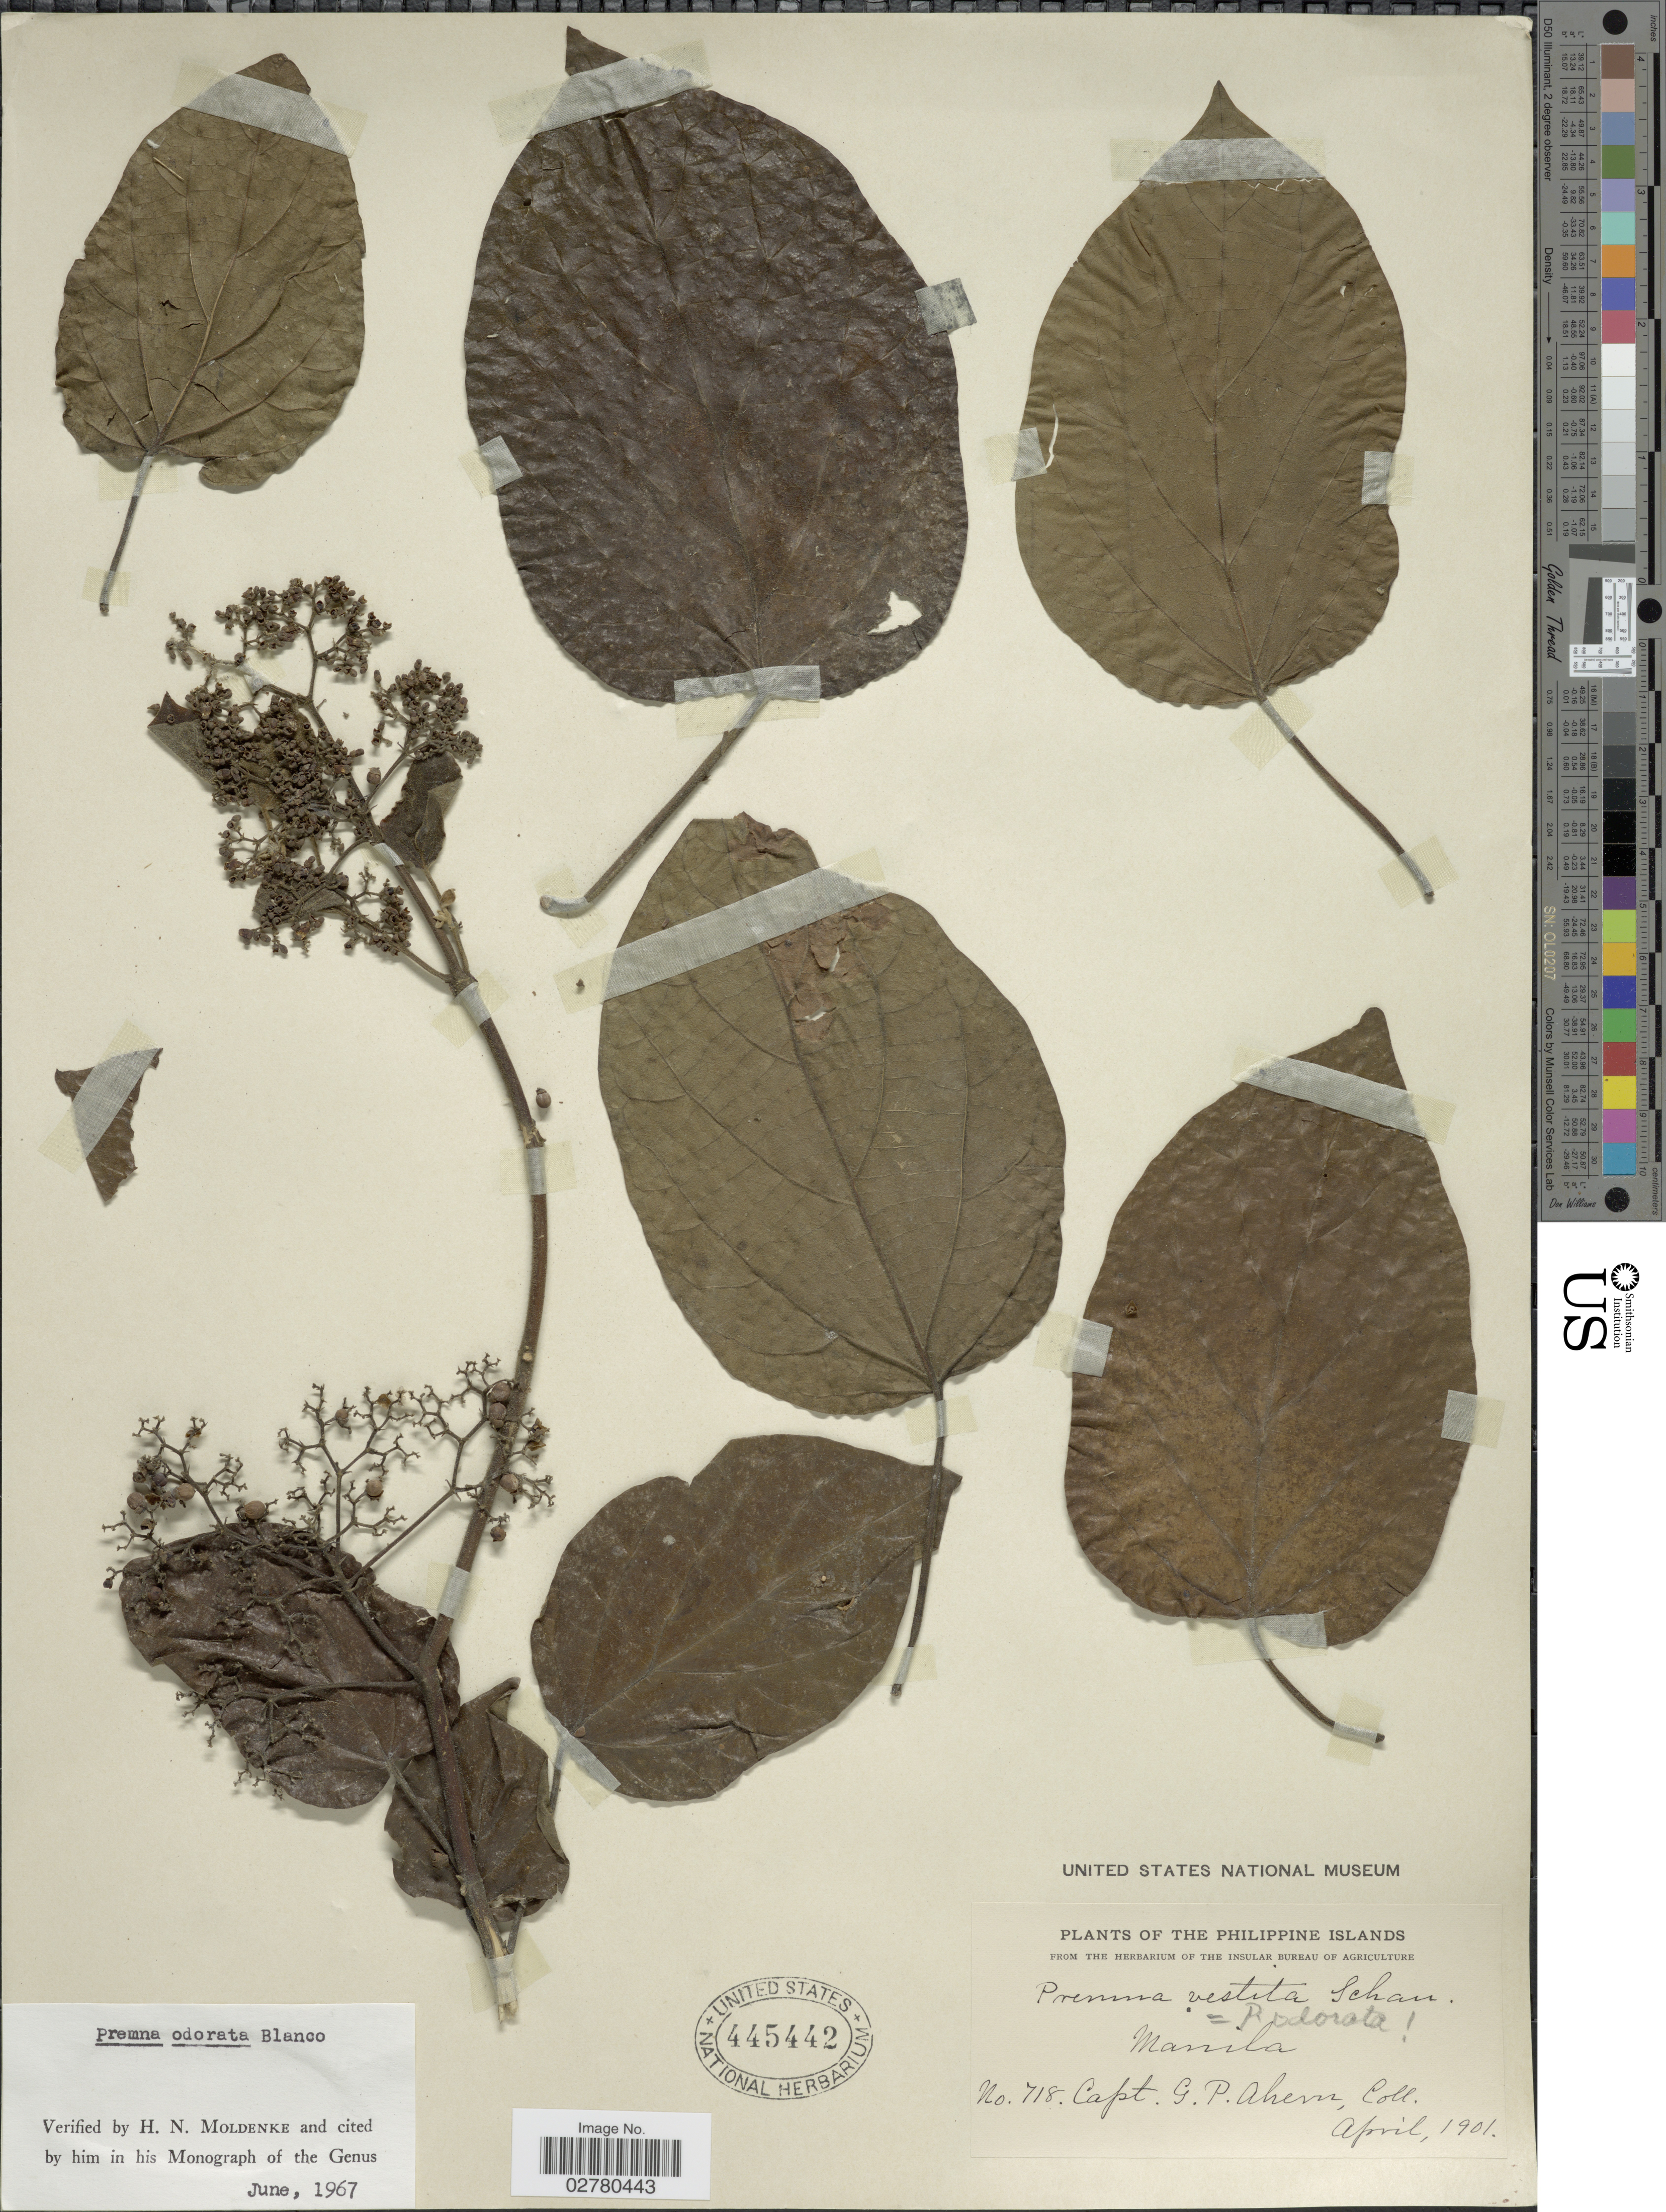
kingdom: Plantae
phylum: Tracheophyta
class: Magnoliopsida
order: Lamiales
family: Lamiaceae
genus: Premna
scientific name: Premna odorata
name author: Blanco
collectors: G. Ahern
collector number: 718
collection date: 1901-04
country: Philippines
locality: Philippine Islands, Manila.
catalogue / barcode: US 445442